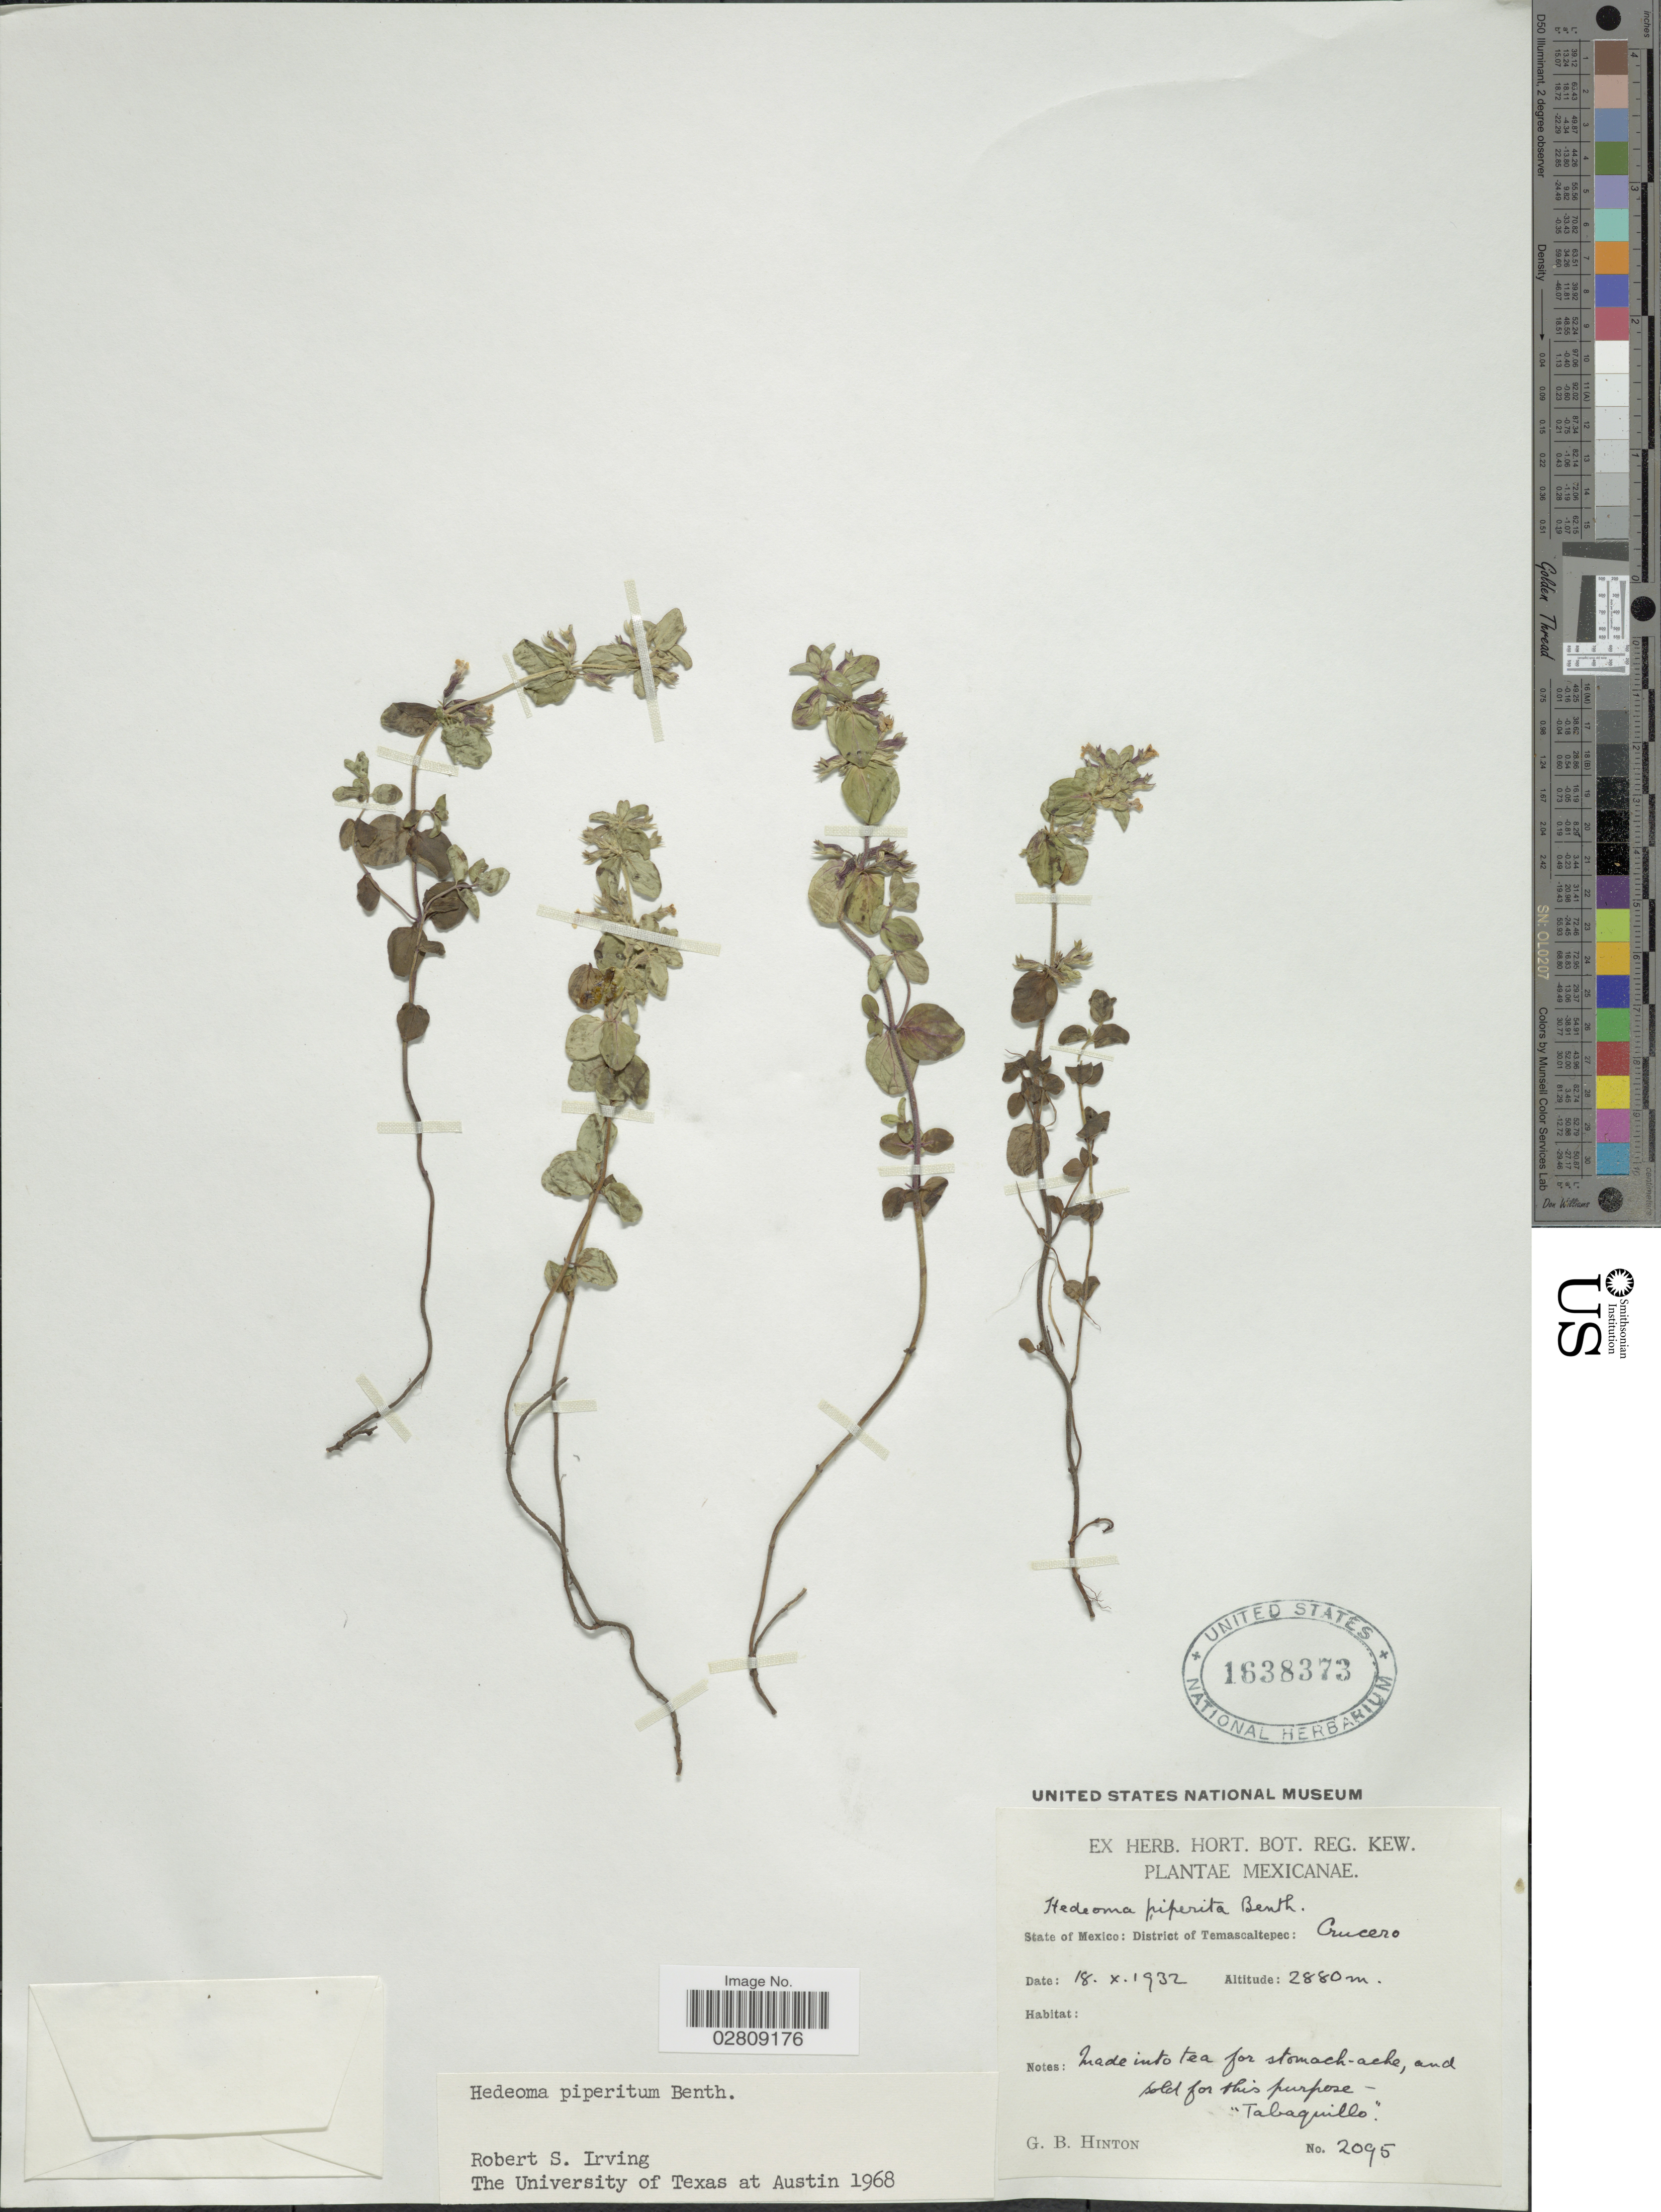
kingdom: Plantae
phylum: Tracheophyta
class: Magnoliopsida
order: Lamiales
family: Lamiaceae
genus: Hedeoma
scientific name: Hedeoma piperita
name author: Benth.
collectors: G. B. Hinton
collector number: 2095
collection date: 1932-10-18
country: Mexico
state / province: México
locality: District of Temascaltepec: Crucero.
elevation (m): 2880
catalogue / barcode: US 1638373